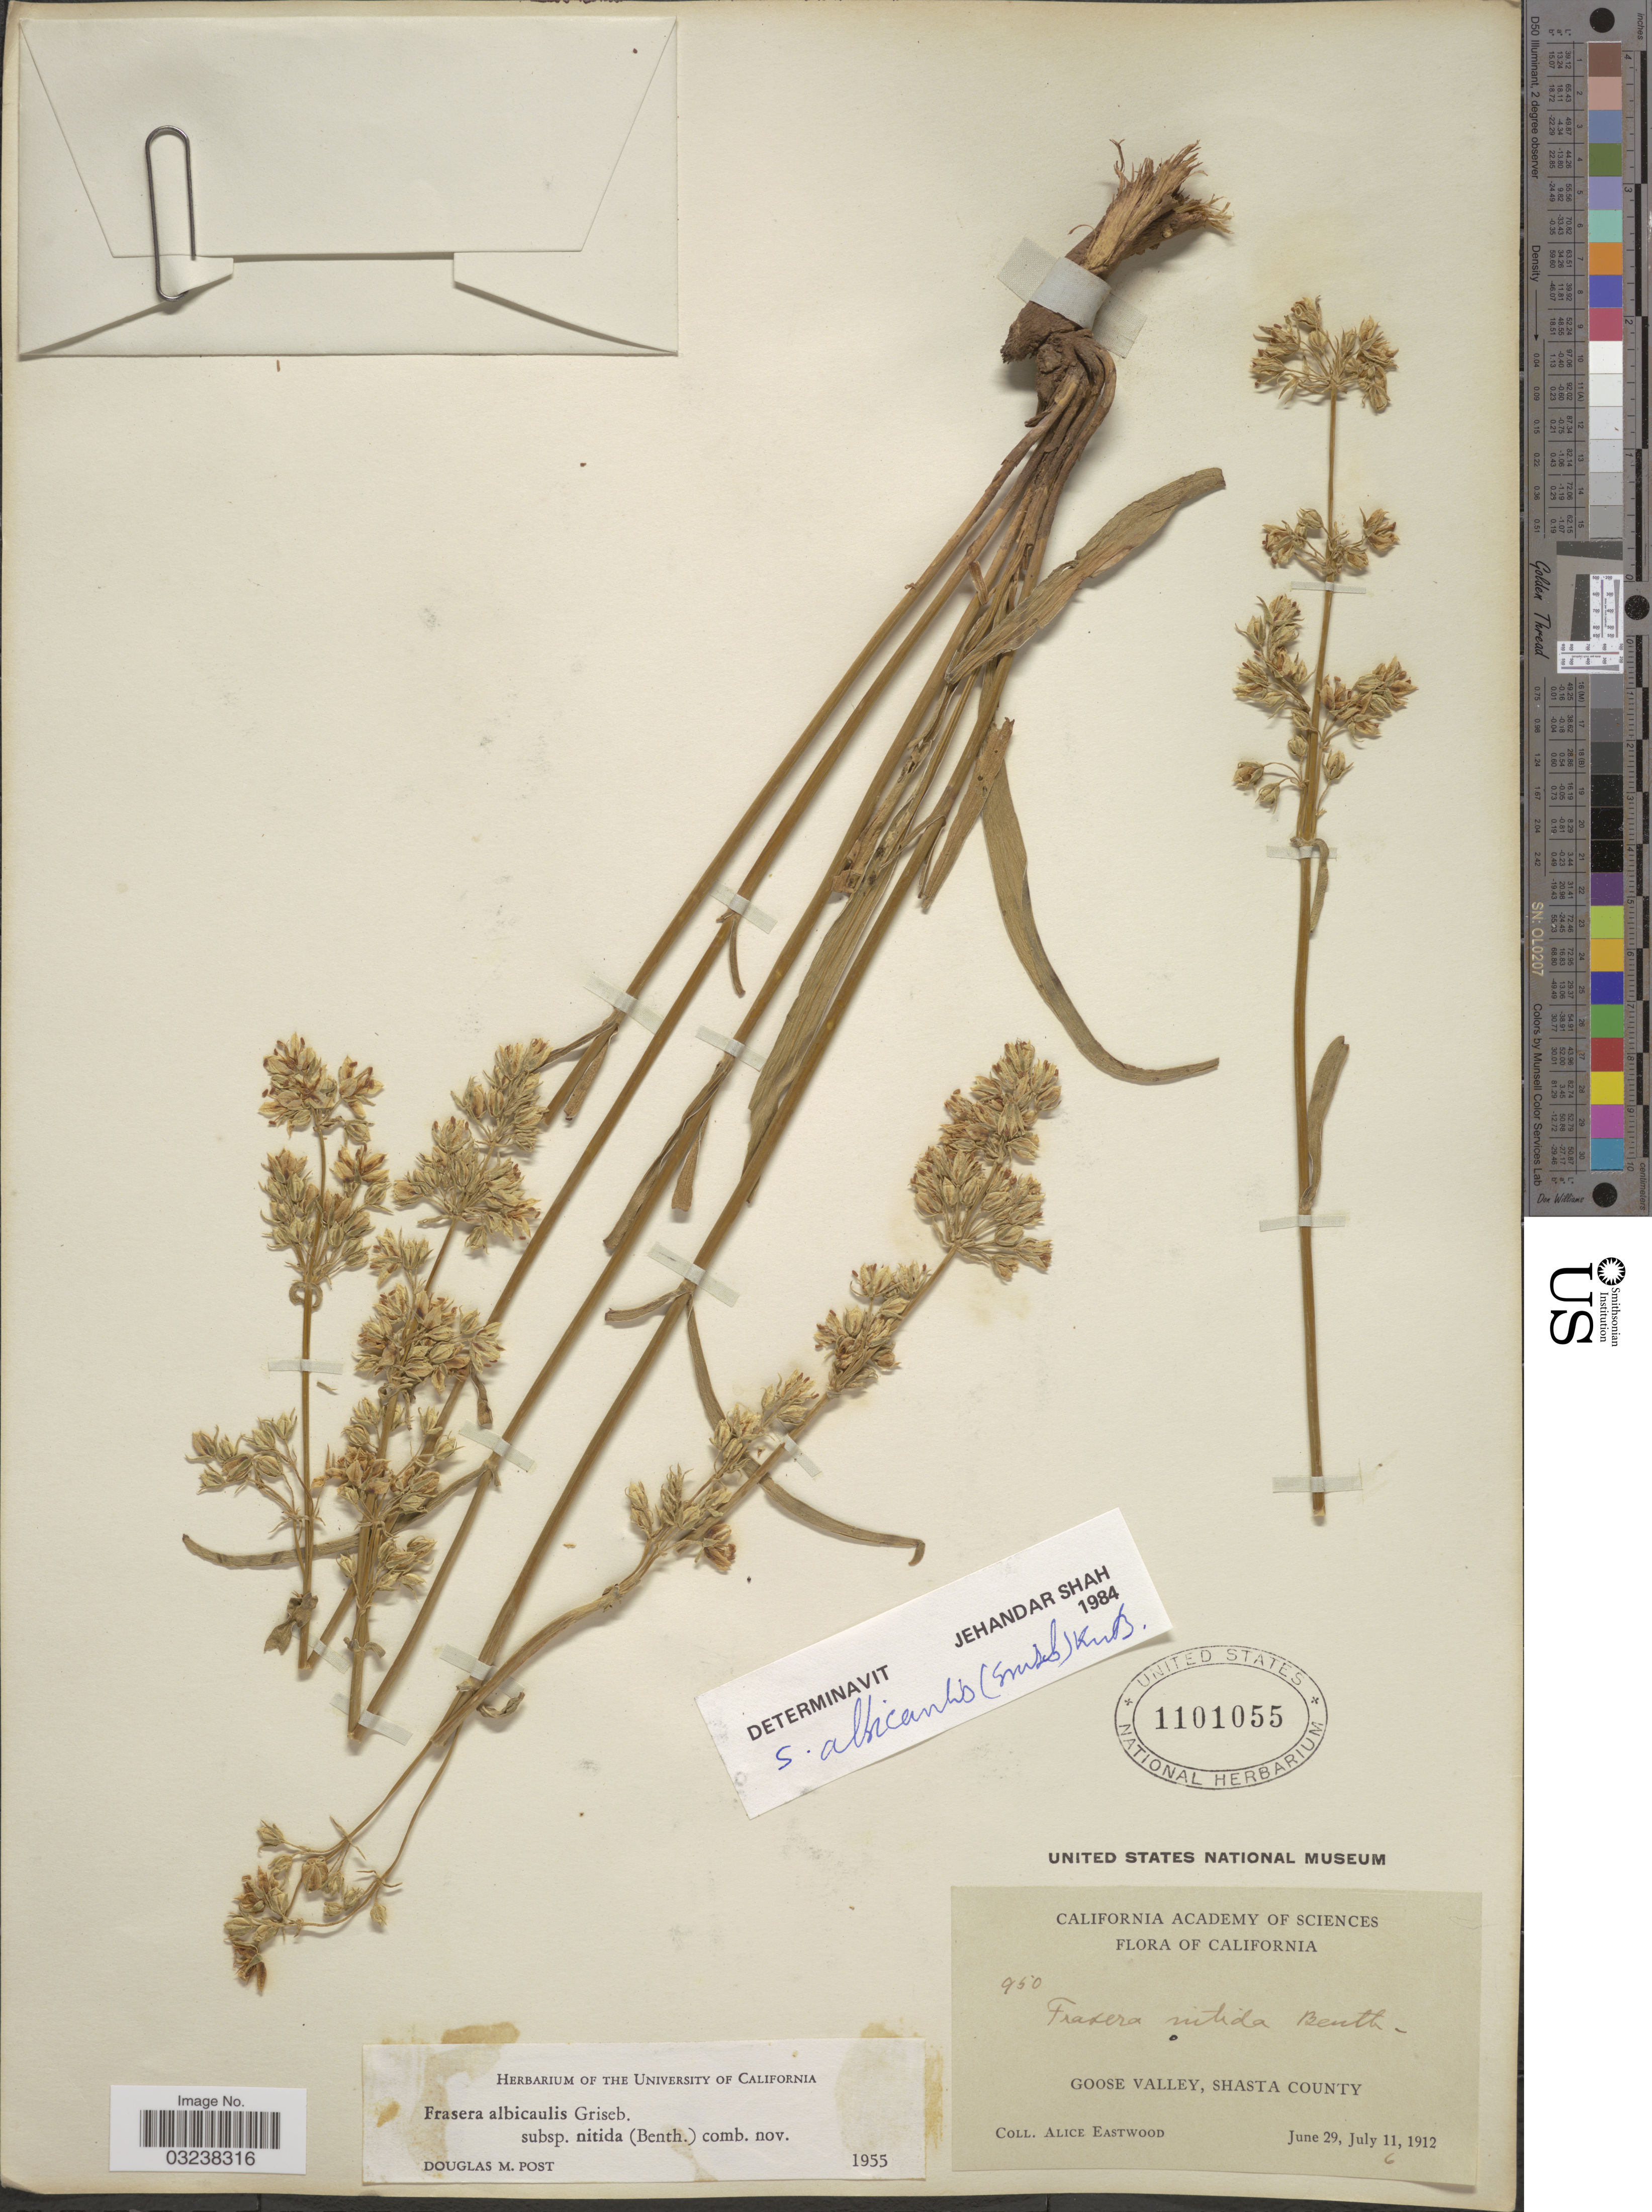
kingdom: Plantae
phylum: Tracheophyta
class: Magnoliopsida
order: Gentianales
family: Gentianaceae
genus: Swertia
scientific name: Swertia albicaulis var. nitida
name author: (Benth.) Kuntze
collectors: A. Eastwood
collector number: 950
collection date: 1912-06-29/1912-07-11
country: United States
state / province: California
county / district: Shasta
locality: Goose Valley, Shasta County.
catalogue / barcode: US 1101055